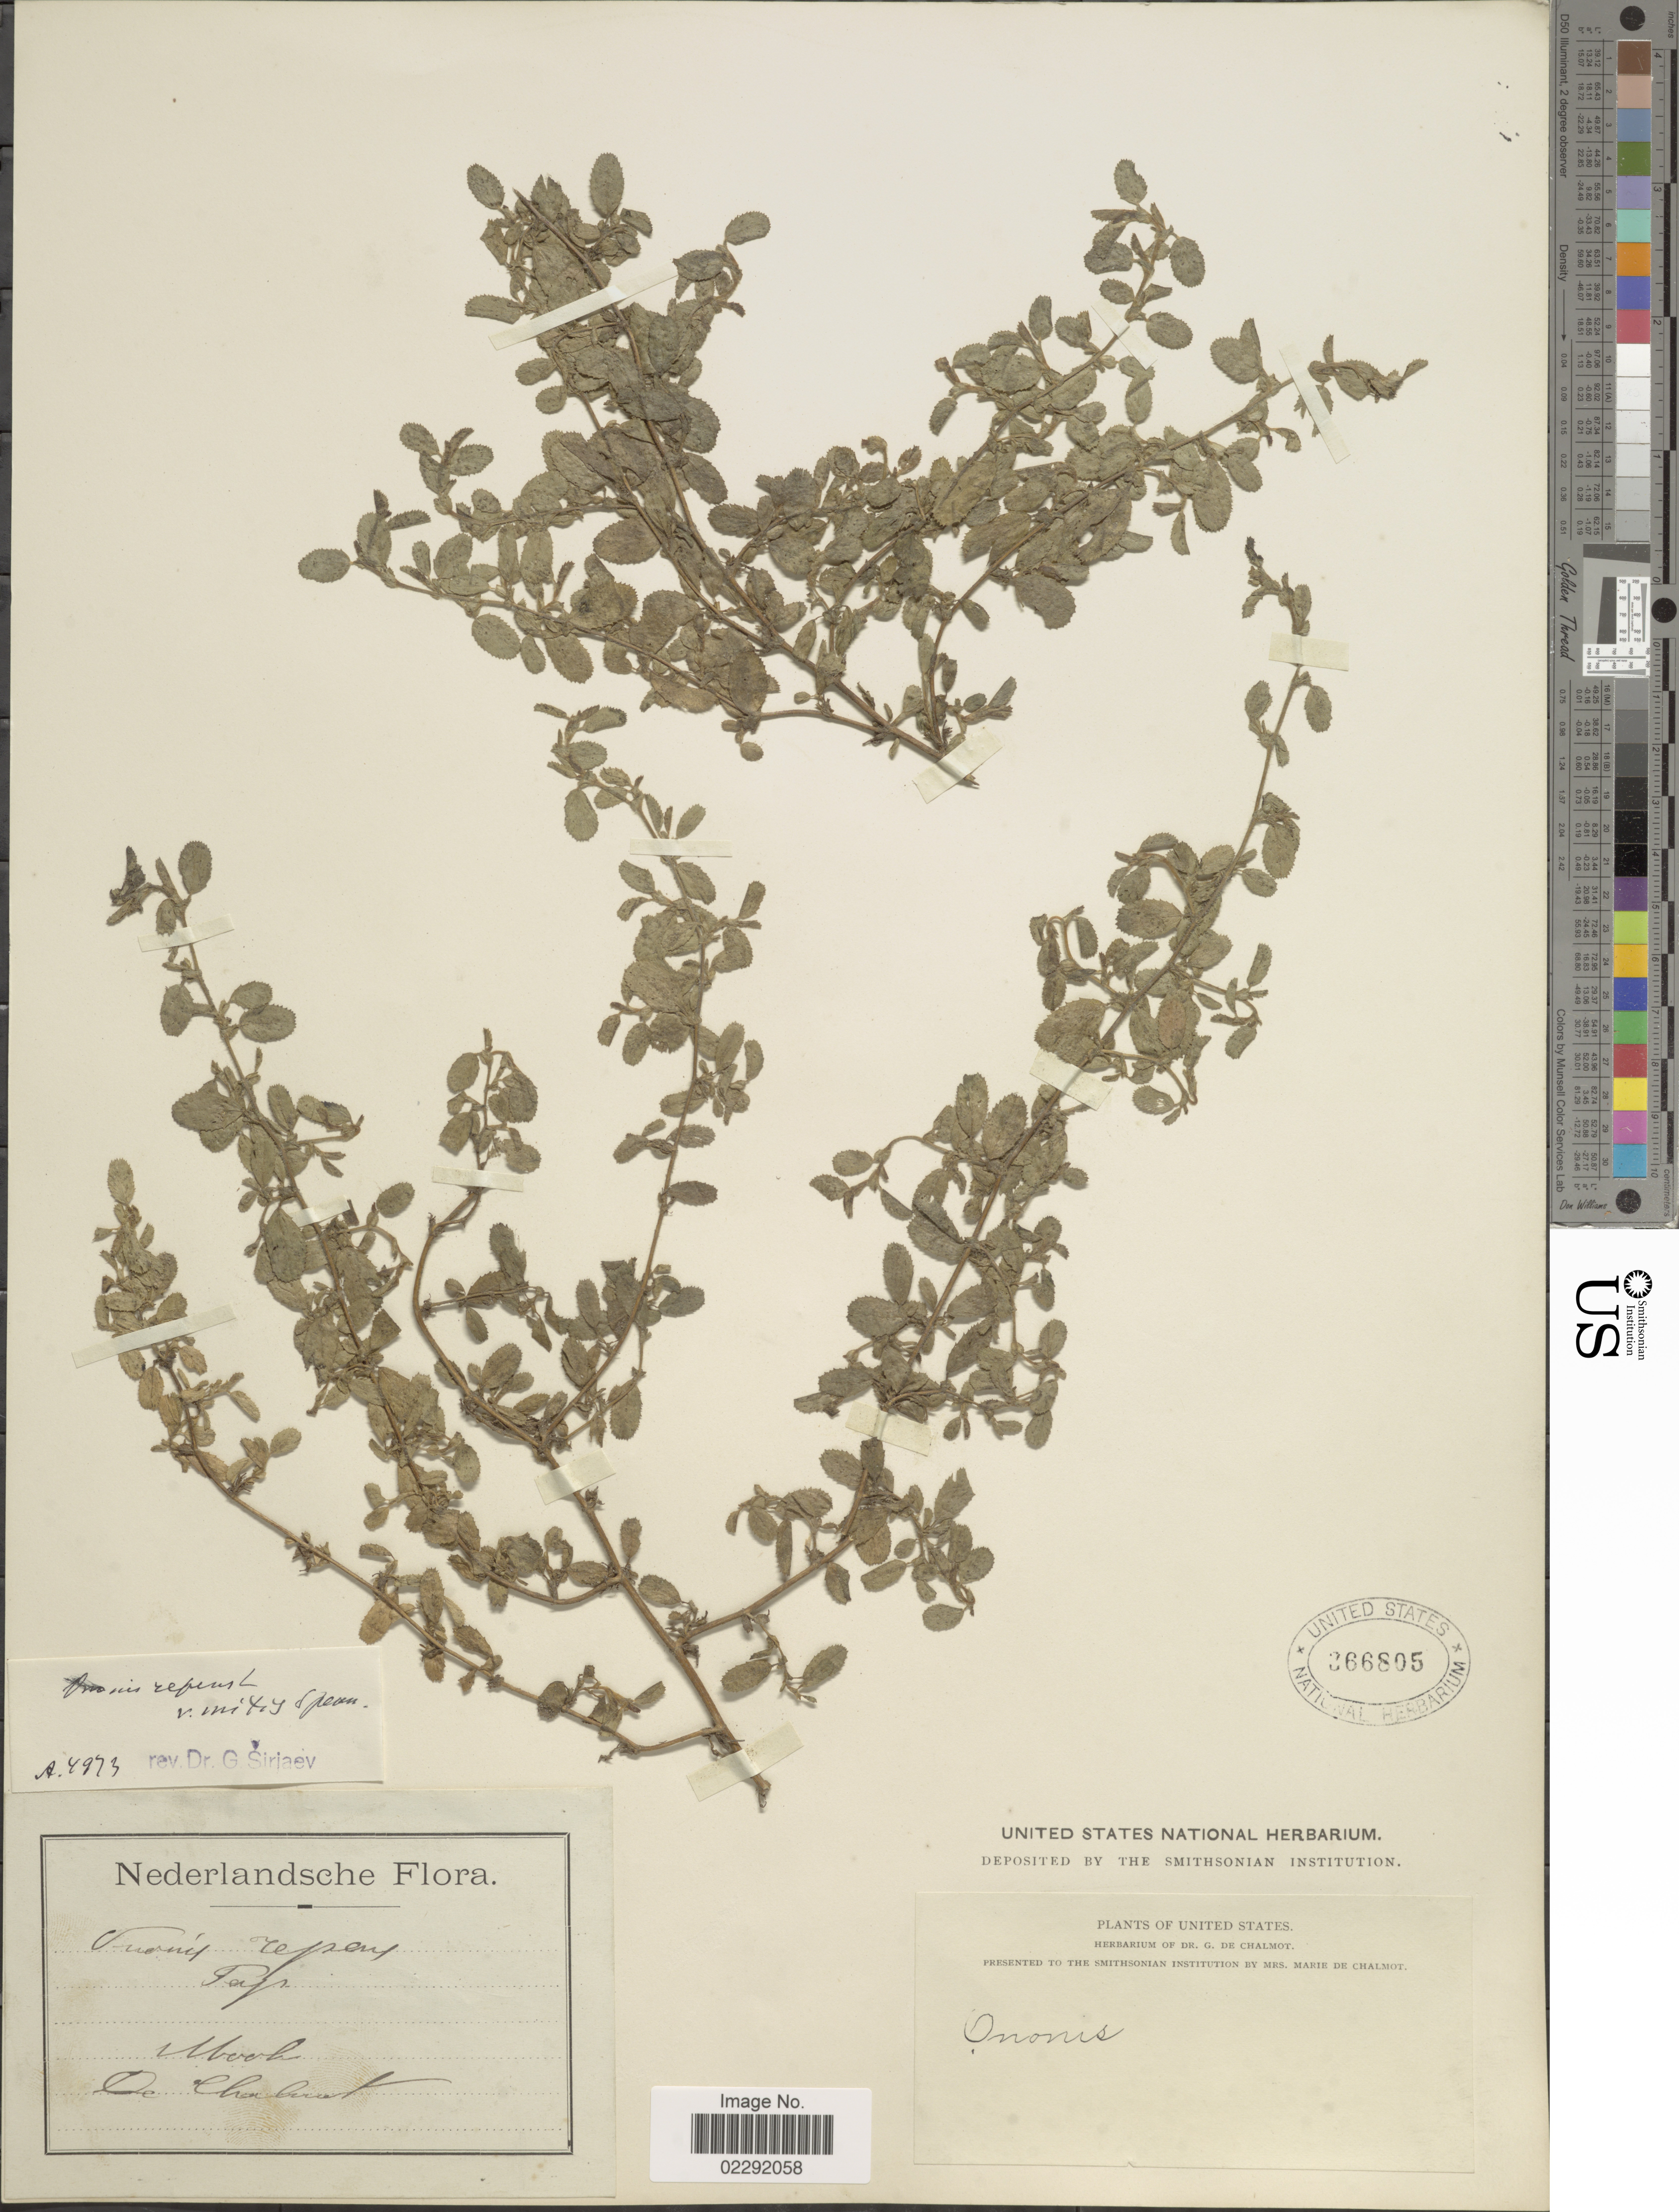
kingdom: Plantae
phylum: Tracheophyta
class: Magnoliopsida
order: Fabales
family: Fabaceae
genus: Ononis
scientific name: Ononis repens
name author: L.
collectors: G. de Chalmot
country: Netherlands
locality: Mook.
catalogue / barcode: US 366805